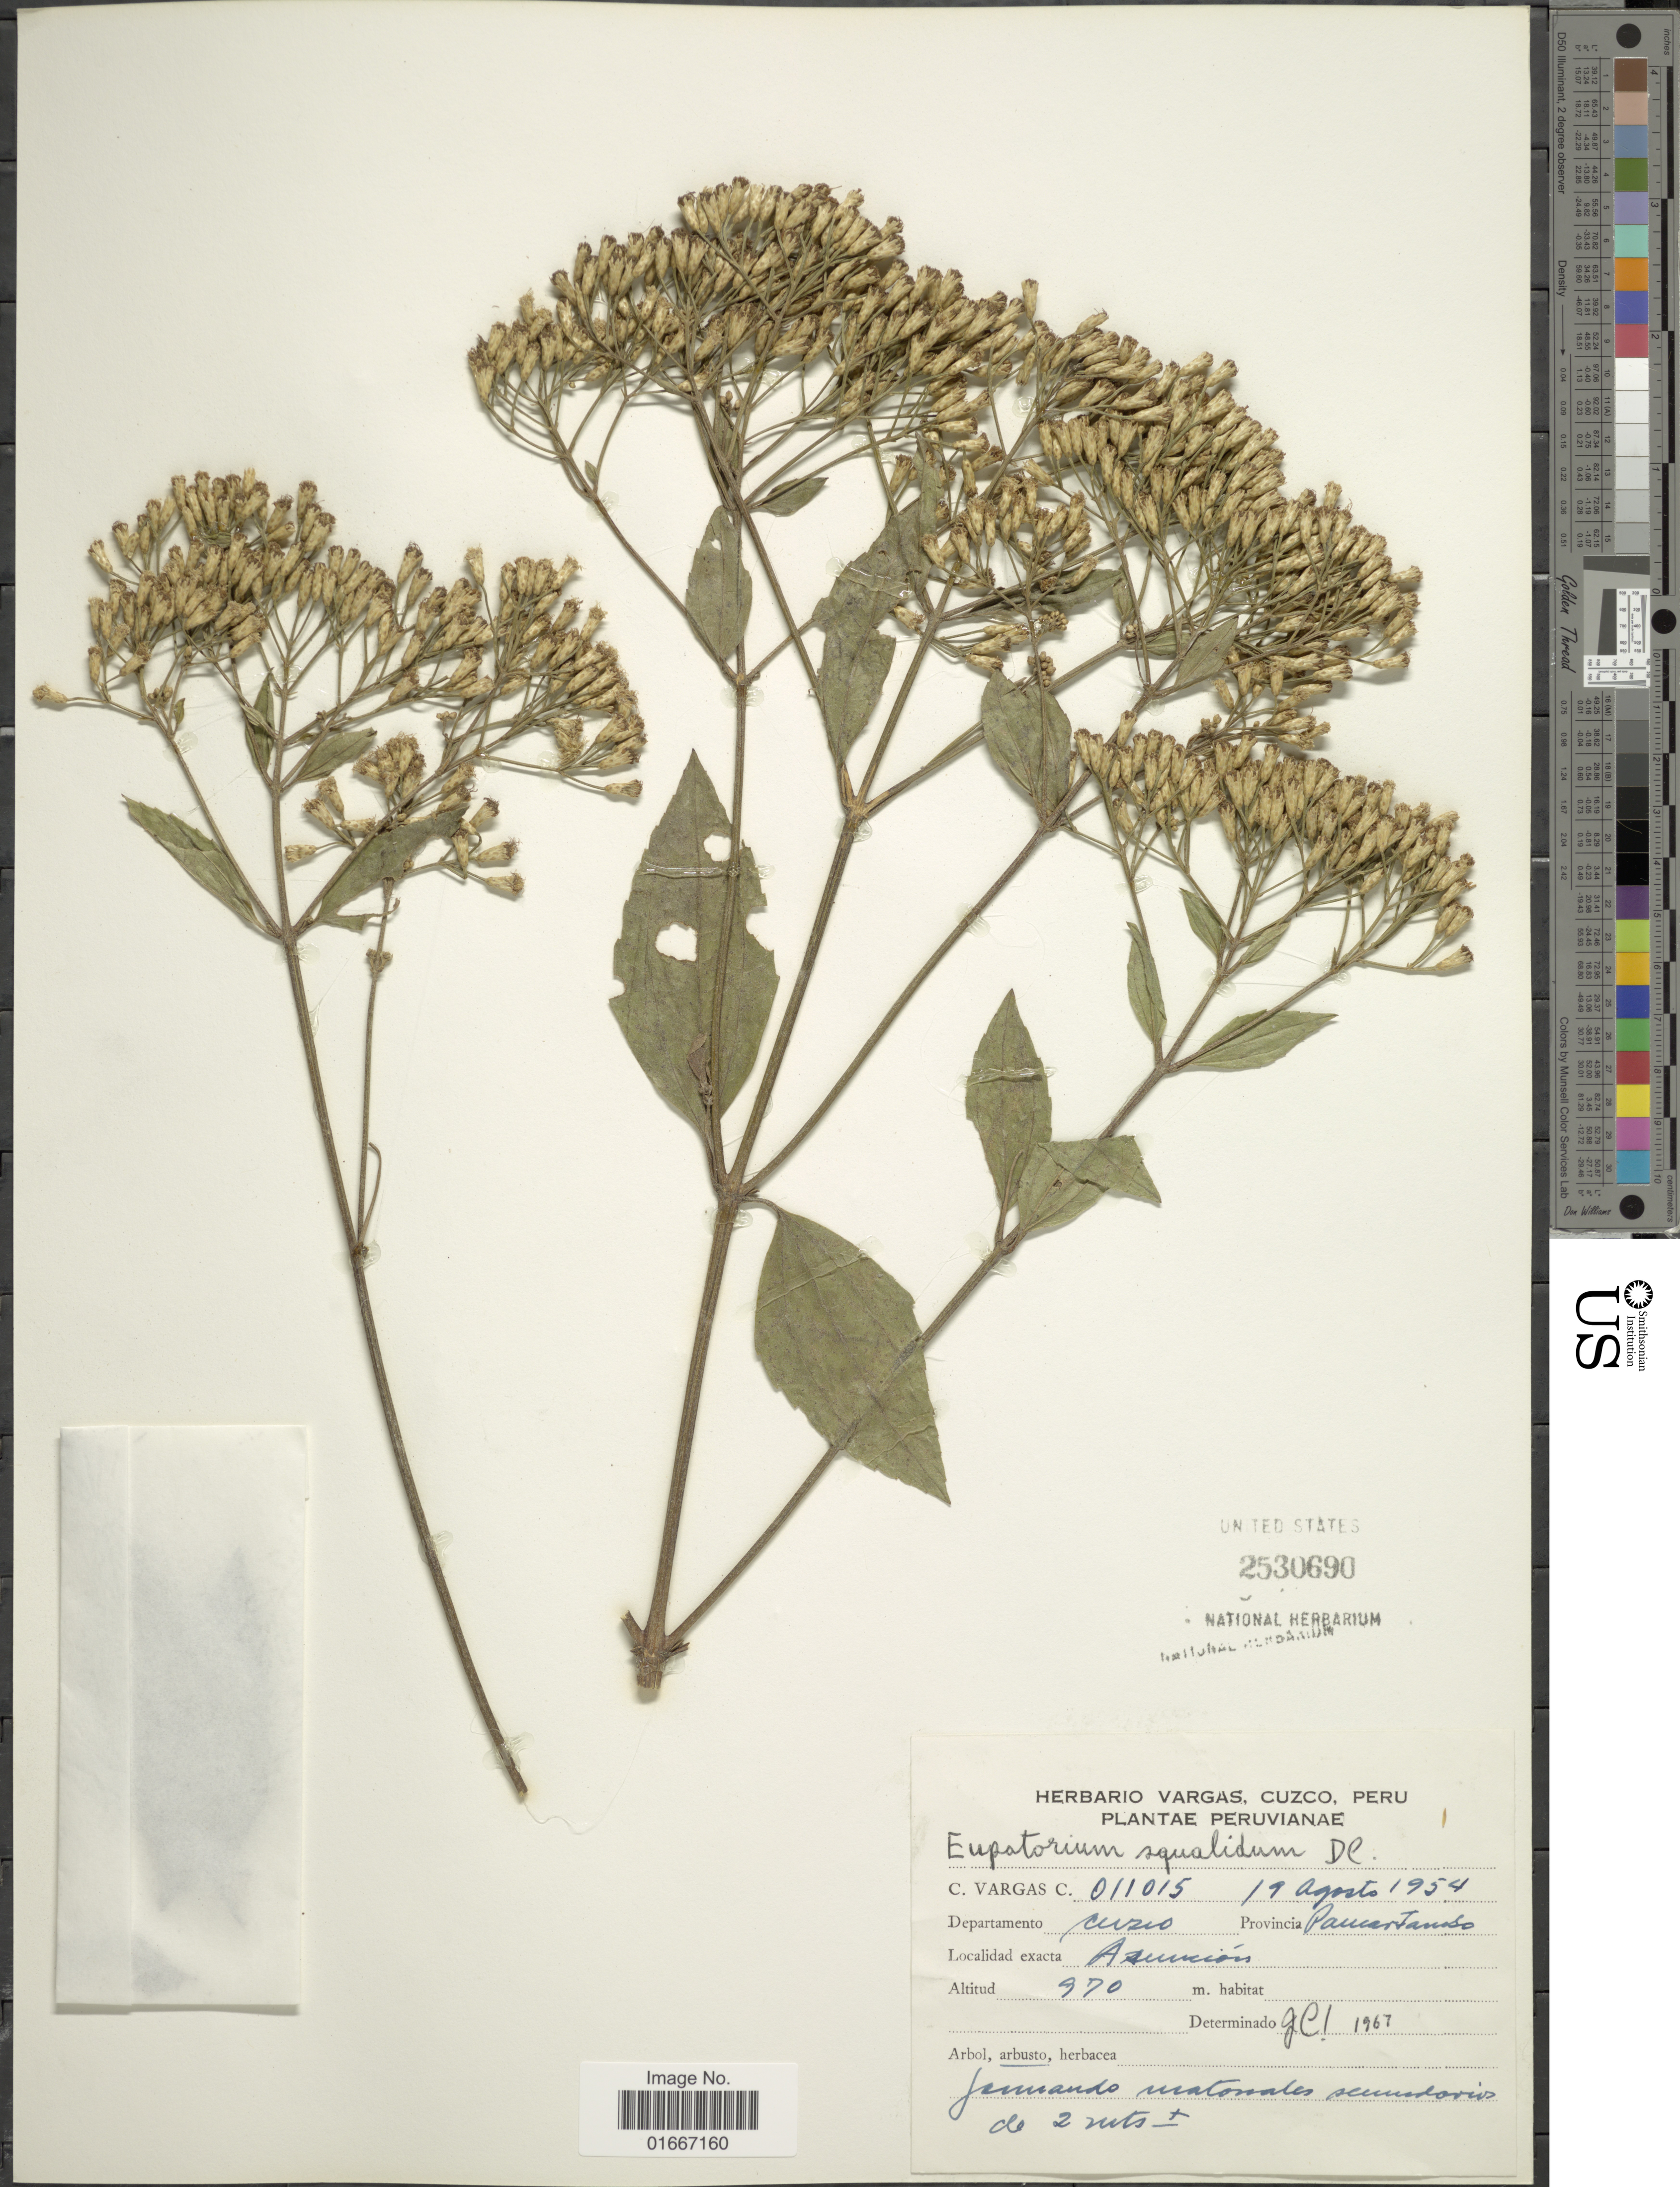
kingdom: Plantae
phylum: Tracheophyta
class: Magnoliopsida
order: Asterales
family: Asteraceae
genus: Chromolaena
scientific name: Chromolaena squalida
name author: (DC.) R.M. King & H. Rob.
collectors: C. Vargas Calderón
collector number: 011015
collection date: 1954-08-19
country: Peru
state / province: Cusco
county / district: Paucartambo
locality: Asunción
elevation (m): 970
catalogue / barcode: US 2530690